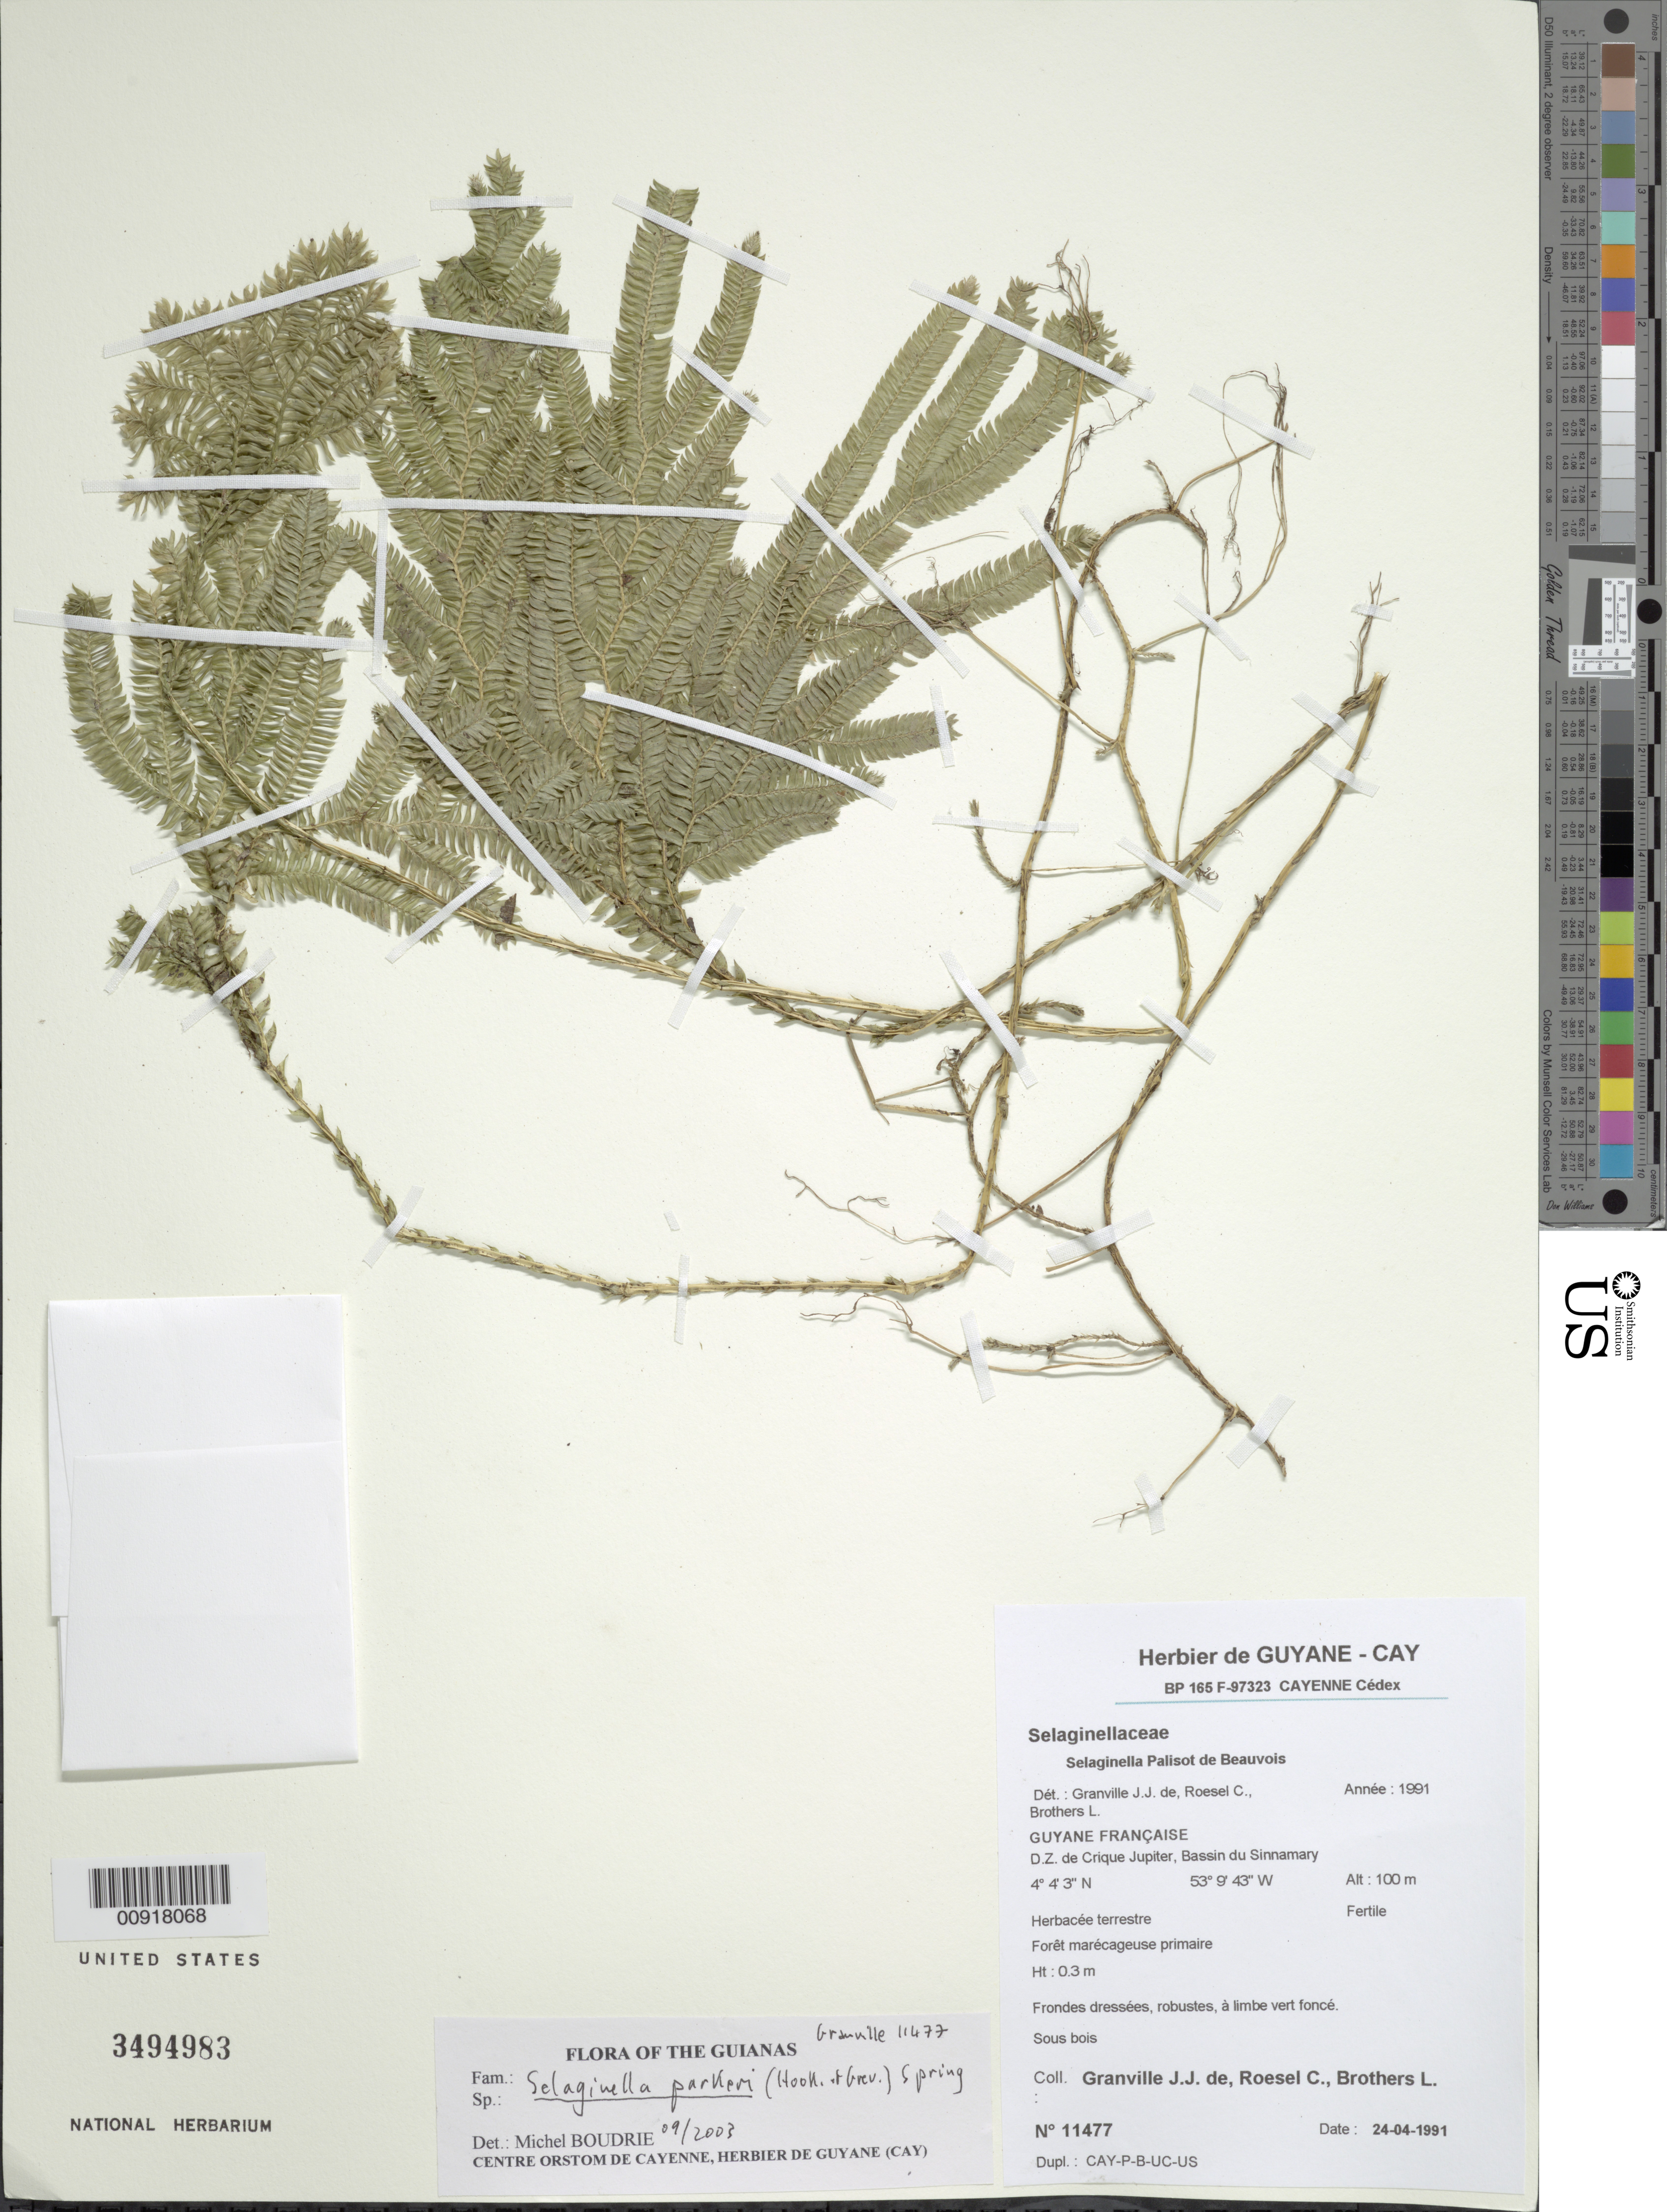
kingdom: Plantae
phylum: Tracheophyta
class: Lycopodiopsida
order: Selaginellales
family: Selaginellaceae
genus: Selaginella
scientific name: Selaginella parkeri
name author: (Hook. & Grev.) Spring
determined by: Boudrie, M.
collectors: J.-J. de Granville, C. S. Roesel & L. Brothers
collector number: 11477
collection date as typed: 24-Apr-91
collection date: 1991-04-24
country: French Guiana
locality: D.Z. de Crique Jupiter, Bassin du Sinnamary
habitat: Forêt marécageuse primaire, sous bois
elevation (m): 100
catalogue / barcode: US 3494068